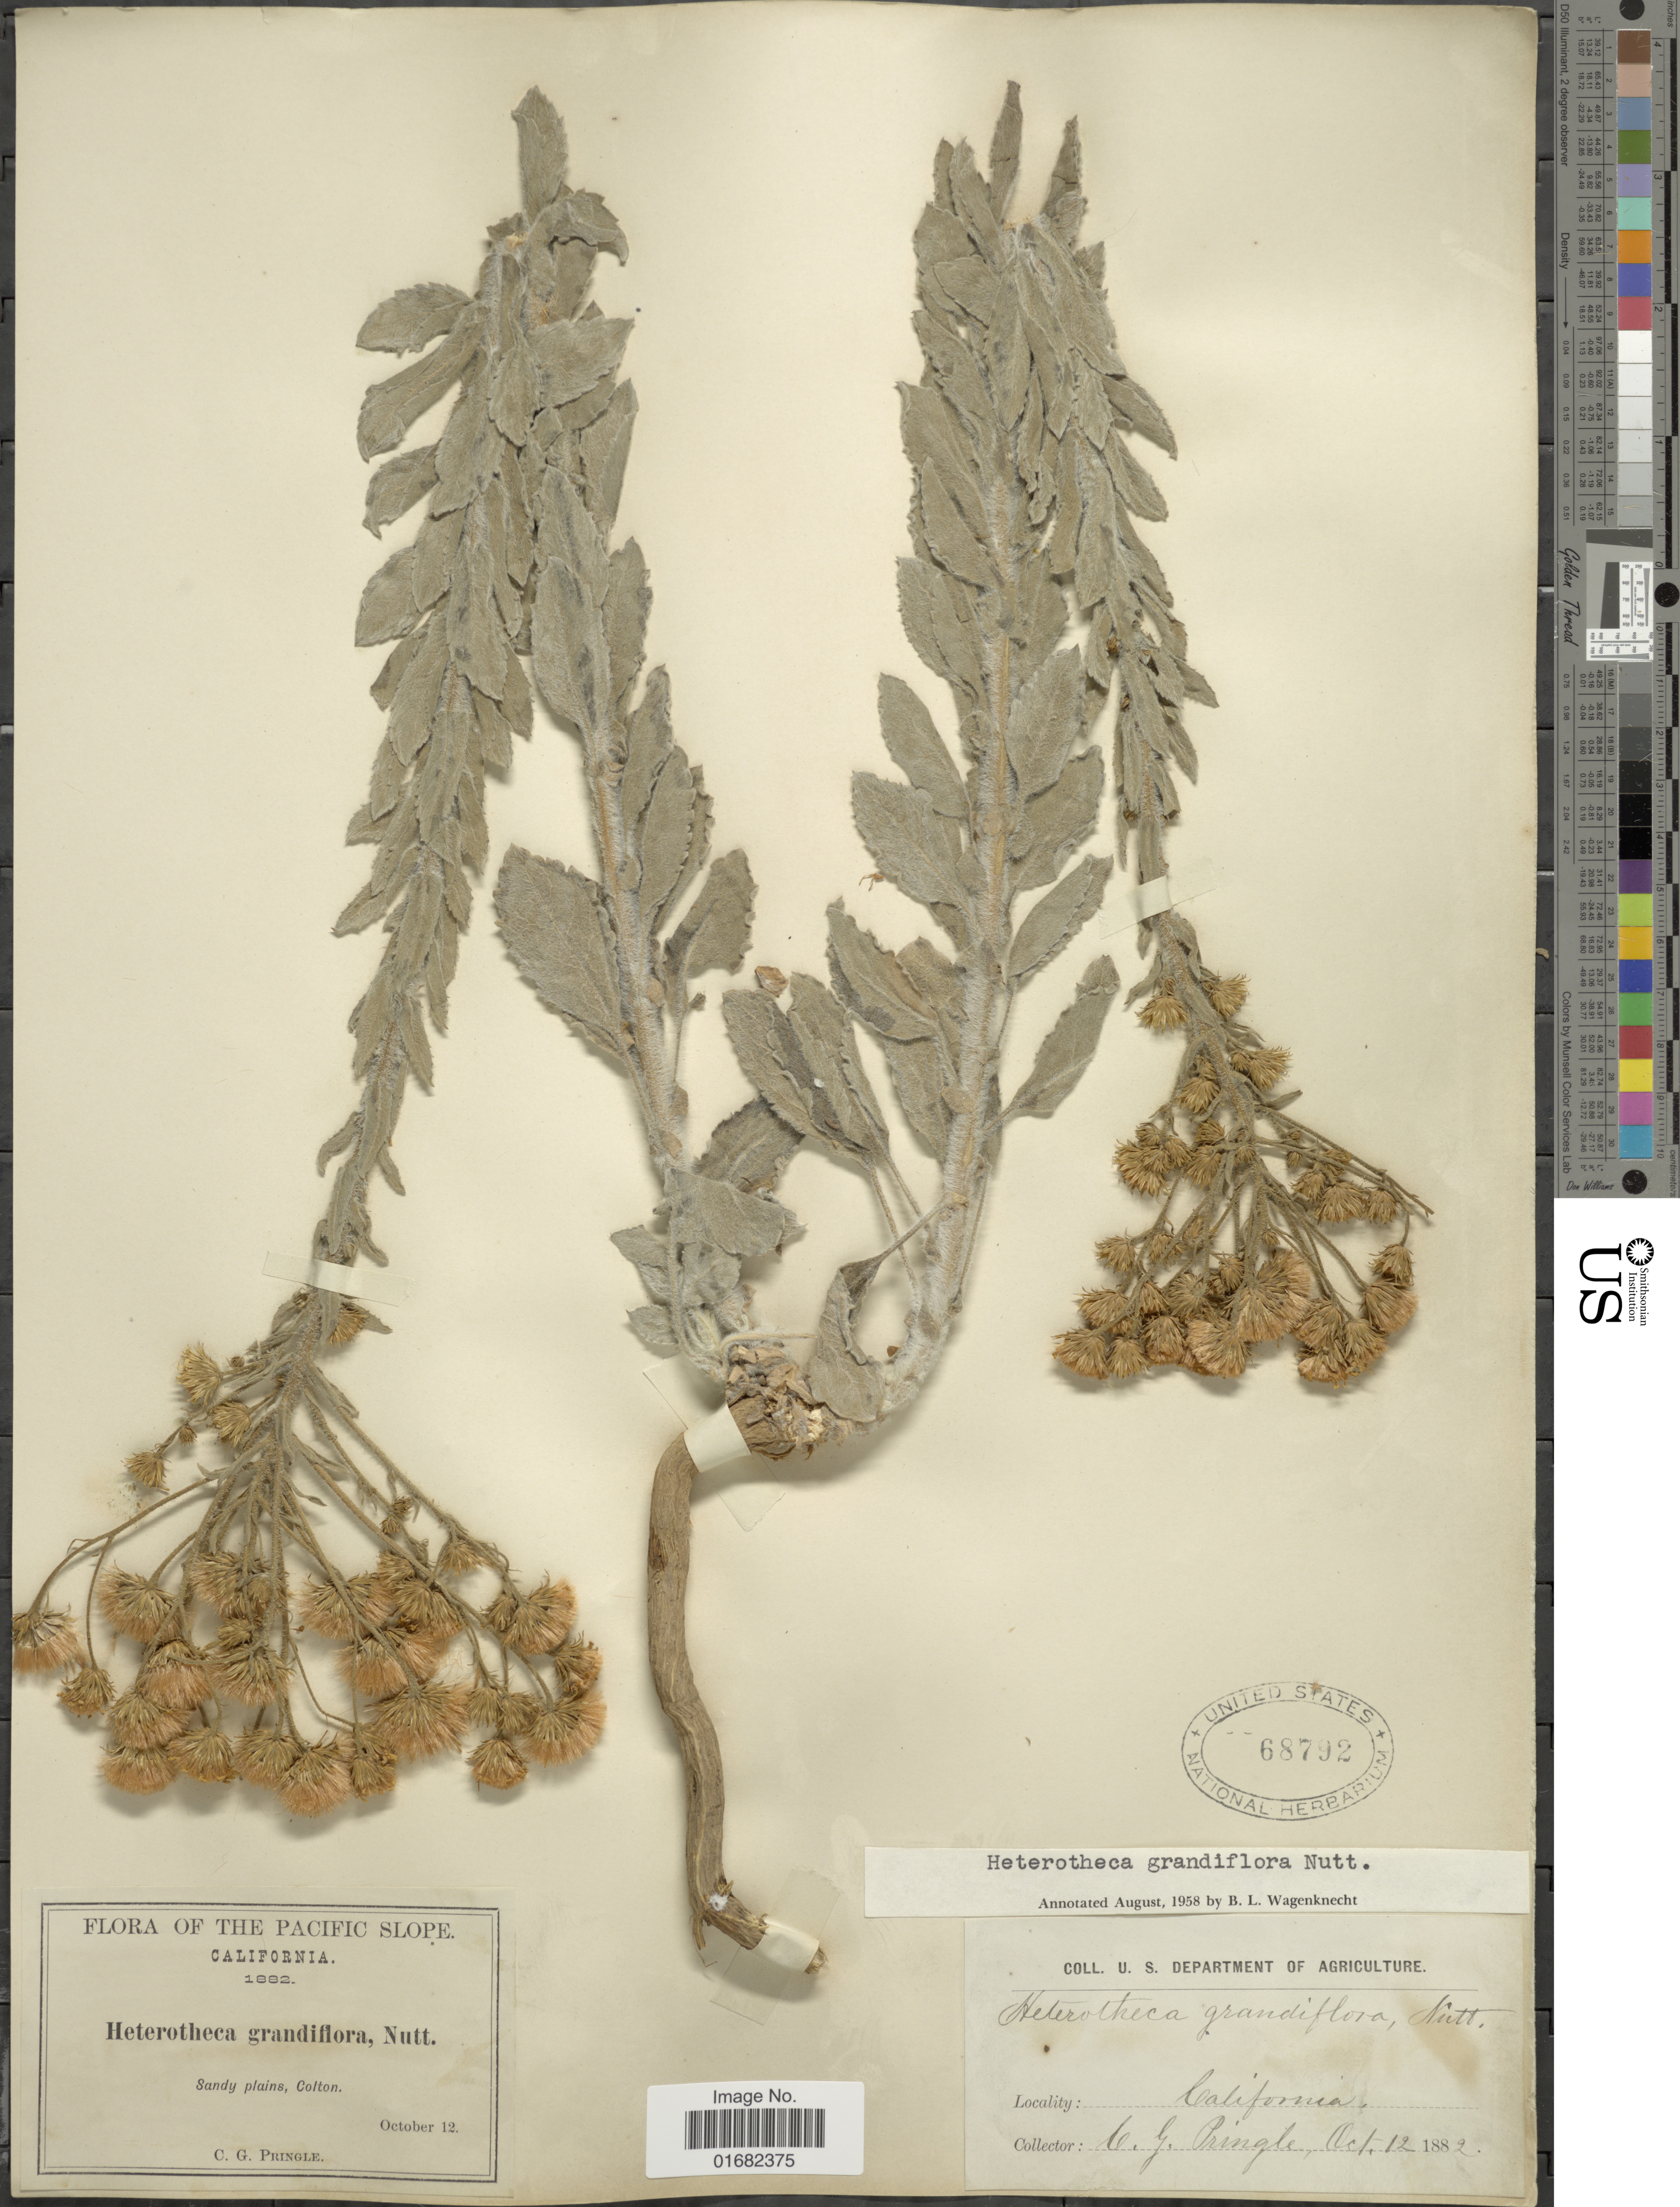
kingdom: Plantae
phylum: Tracheophyta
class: Magnoliopsida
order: Asterales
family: Asteraceae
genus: Heterotheca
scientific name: Heterotheca grandiflora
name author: Nutt.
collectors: C. G. Pringle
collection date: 1882-10-12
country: United States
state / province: California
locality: Pacific Slope. Colton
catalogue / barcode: US 68792